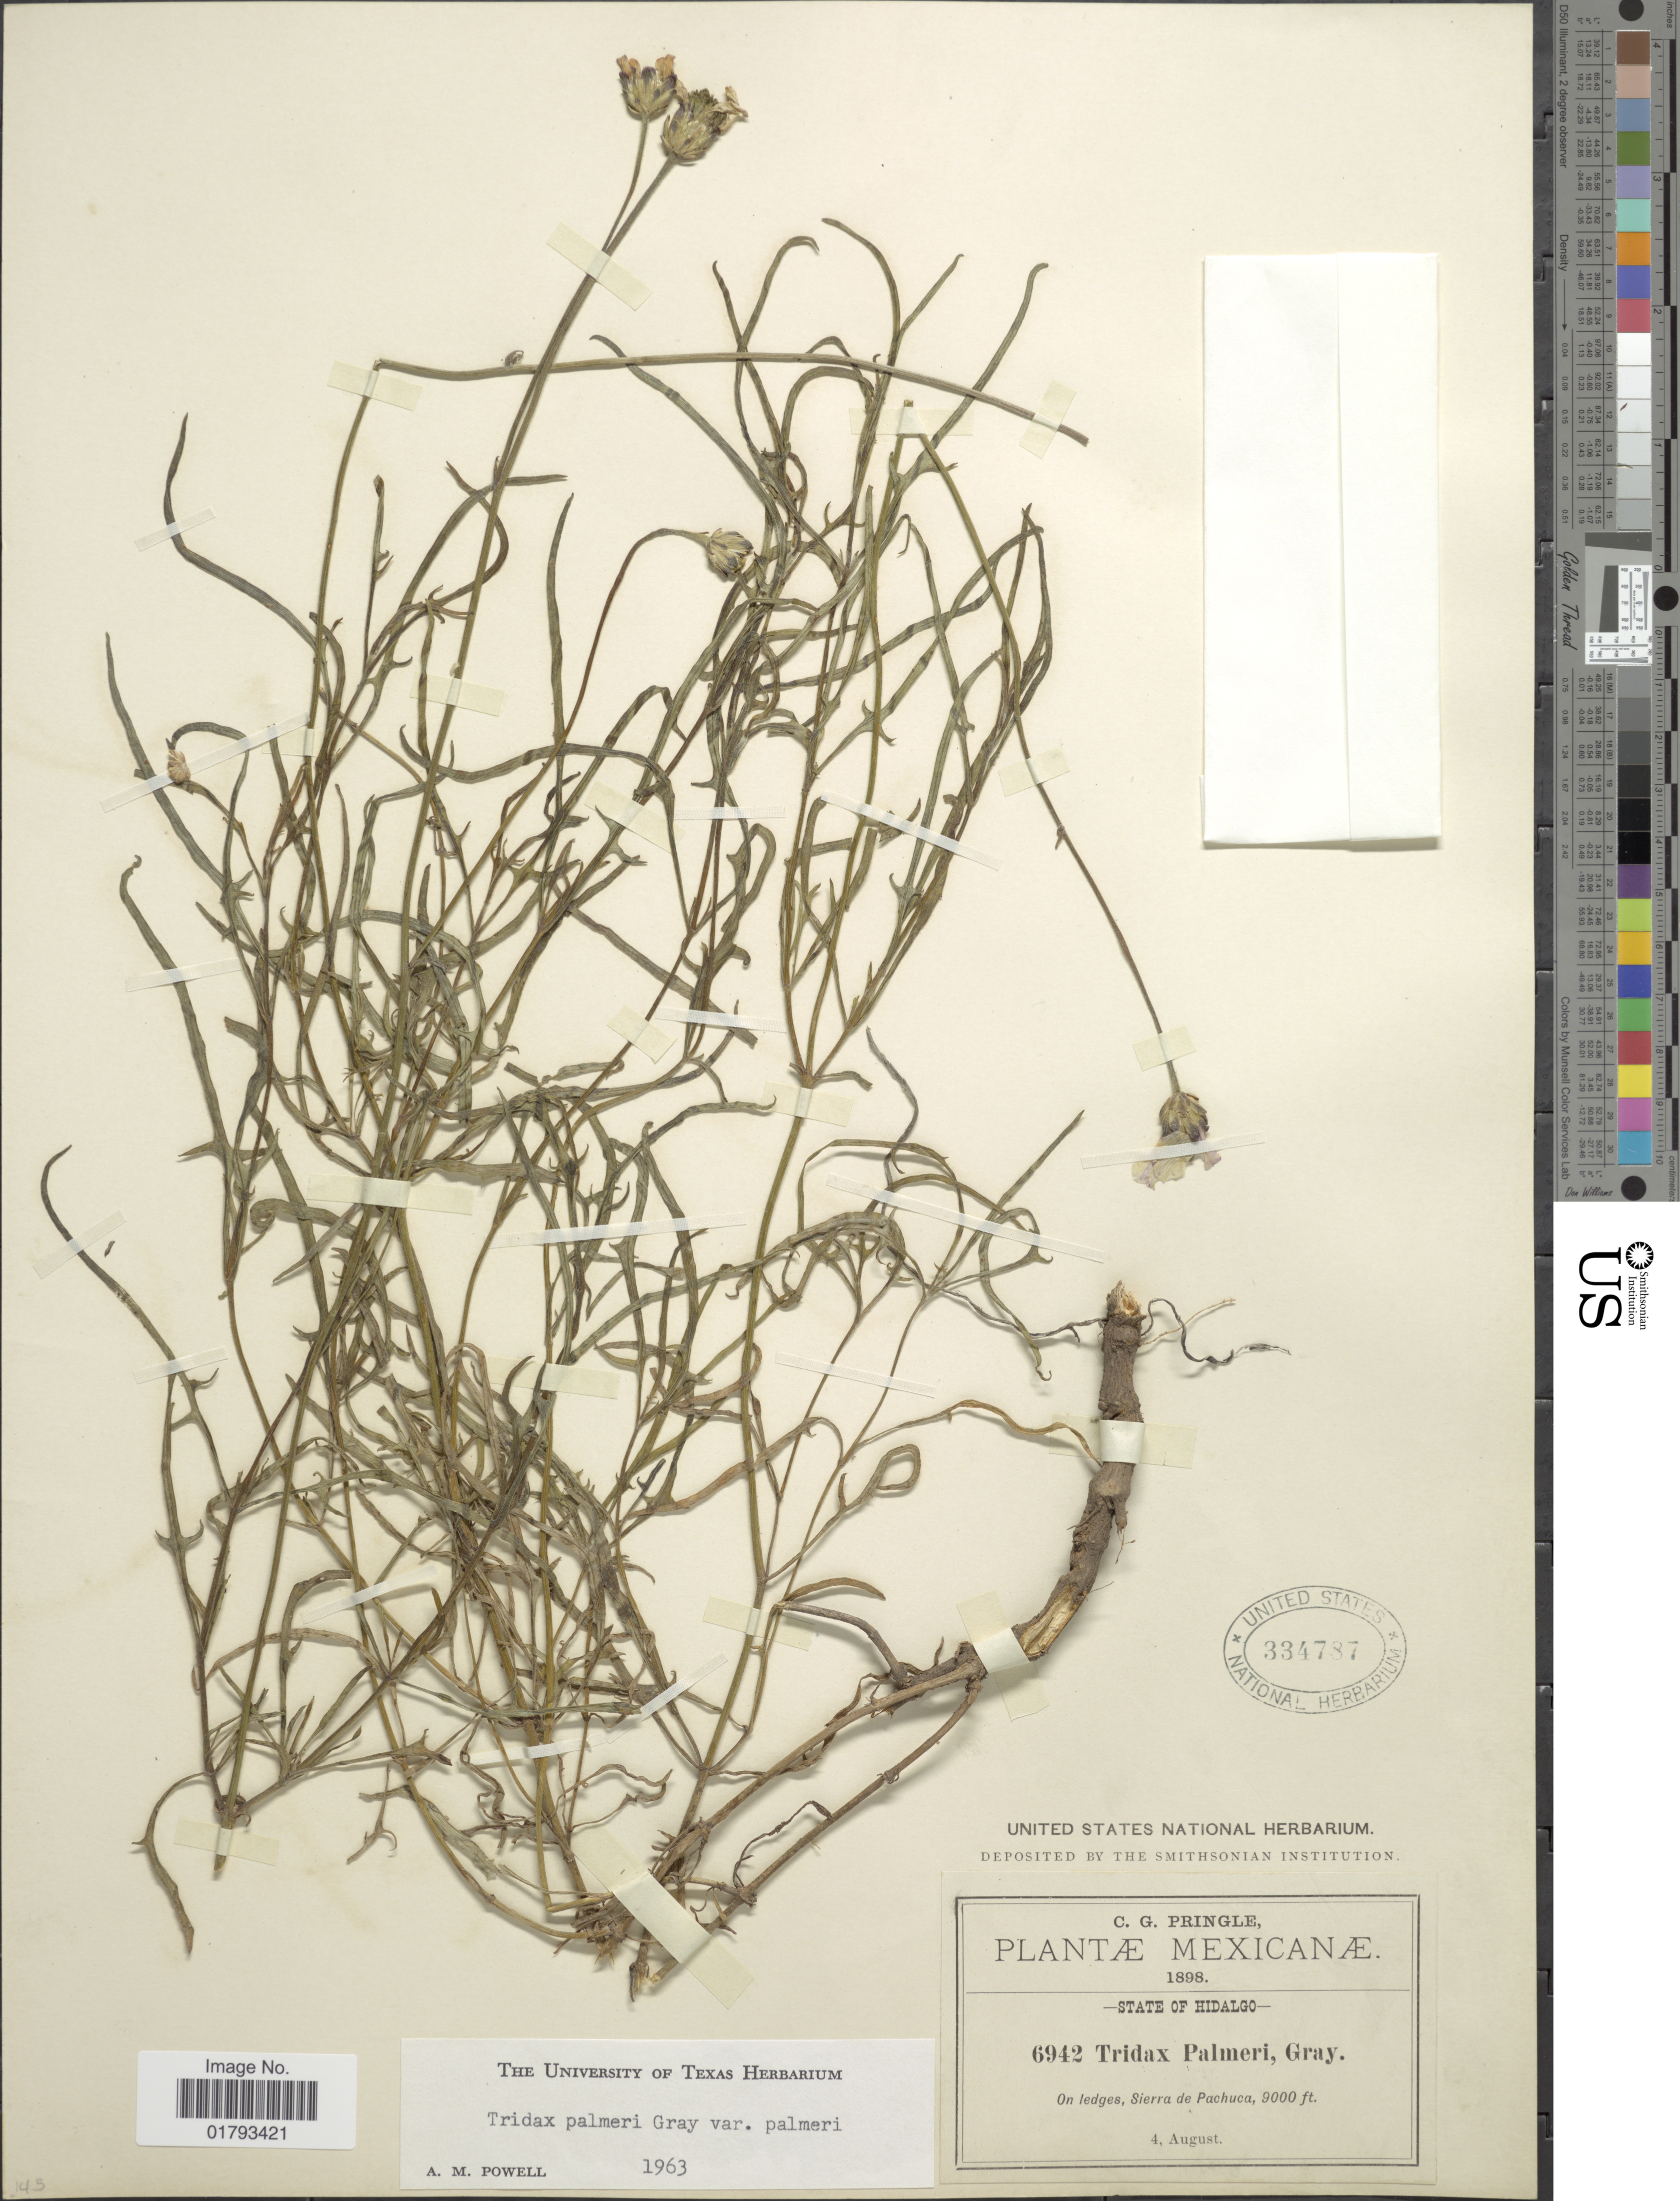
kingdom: Plantae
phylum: Tracheophyta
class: Magnoliopsida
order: Asterales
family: Asteraceae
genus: Tridax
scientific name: Tridax palmeri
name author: A. Gray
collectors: C. G. Pringle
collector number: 6942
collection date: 1898-08-04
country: Mexico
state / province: Hidalgo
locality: On ledges, Sierra de Pachuca.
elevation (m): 2743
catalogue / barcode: US 334787